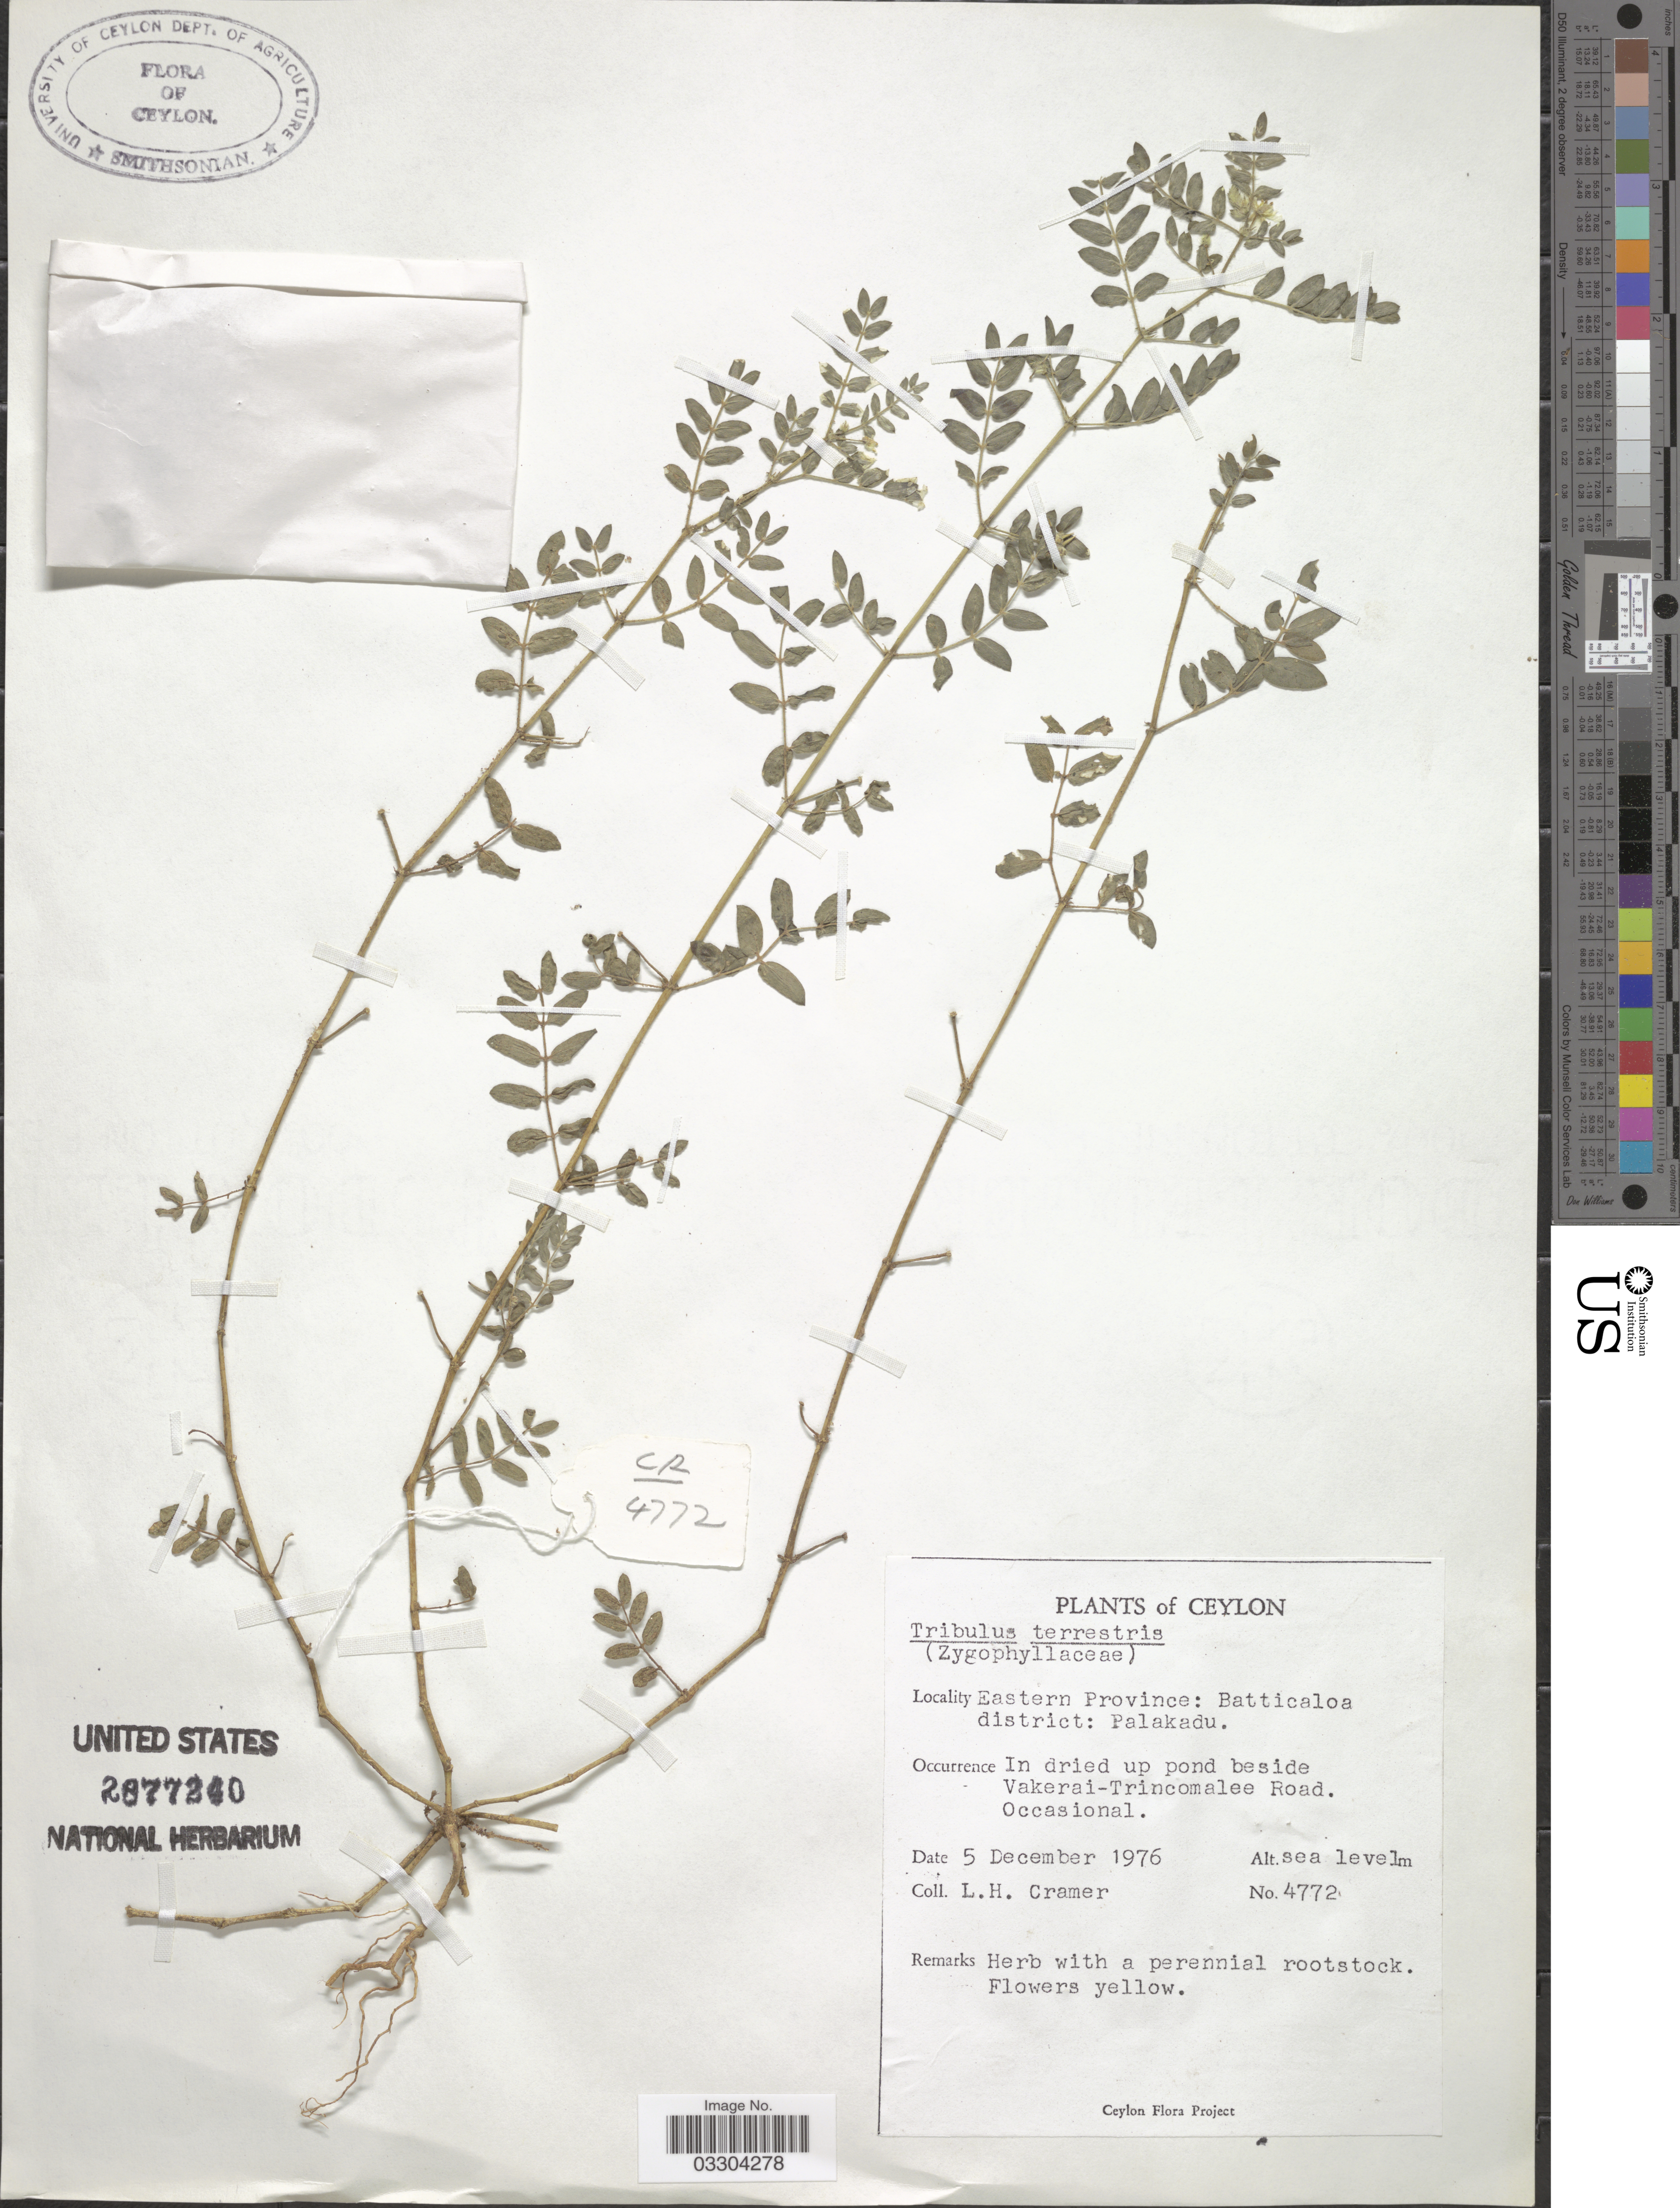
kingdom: Plantae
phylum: Tracheophyta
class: Magnoliopsida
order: Zygophyllales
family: Zygophyllaceae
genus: Tribulus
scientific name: Tribulus terrestris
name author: L.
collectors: L. H. Cramer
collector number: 4772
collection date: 1976-12-05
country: Sri Lanka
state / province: Eastern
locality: Ceylon. Batticaloa district: Palakadu. Beside Vakerai-Trincomalee Road.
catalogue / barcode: US 2877240